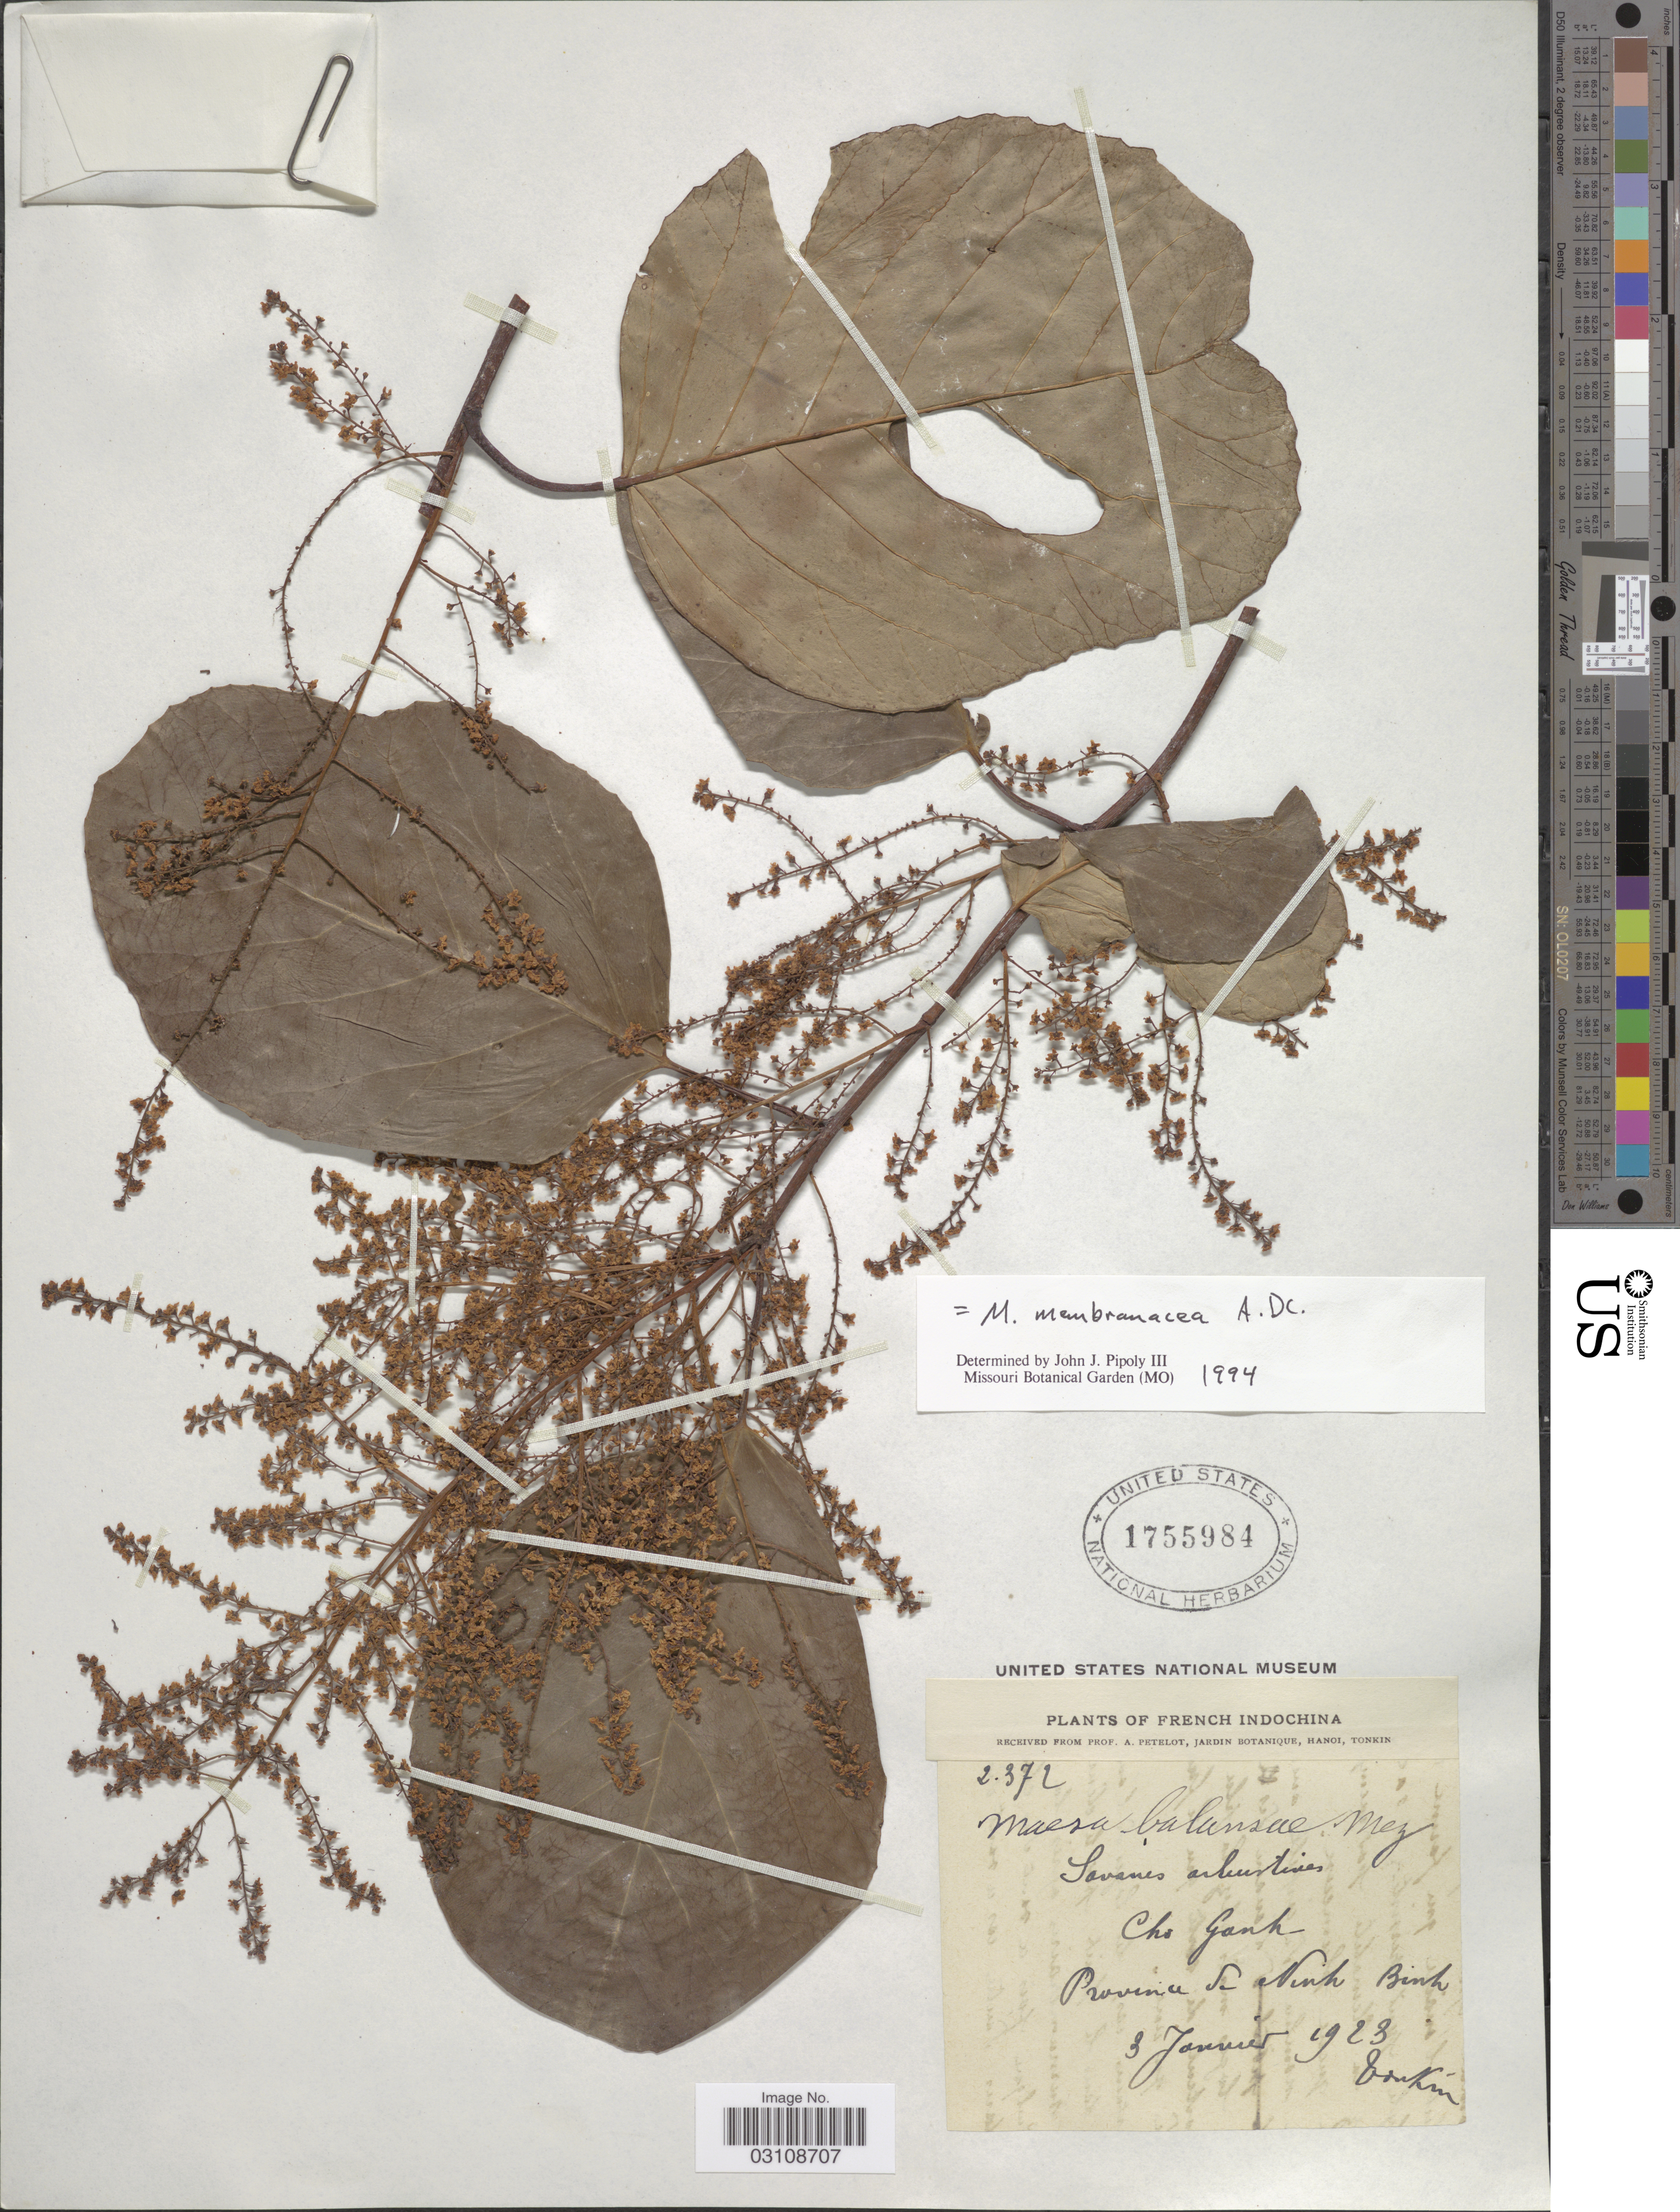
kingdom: Plantae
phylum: Tracheophyta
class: Magnoliopsida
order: Ericales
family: Primulaceae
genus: Maesa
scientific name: Maesa membranacea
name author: A. DC.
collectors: A. Petelot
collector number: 2372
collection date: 1923-01-03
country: Vietnam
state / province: Ninh Binh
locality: French Indochina, Cho Ganh, Province de Ninh Binh. Tonkin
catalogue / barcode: US 1755984